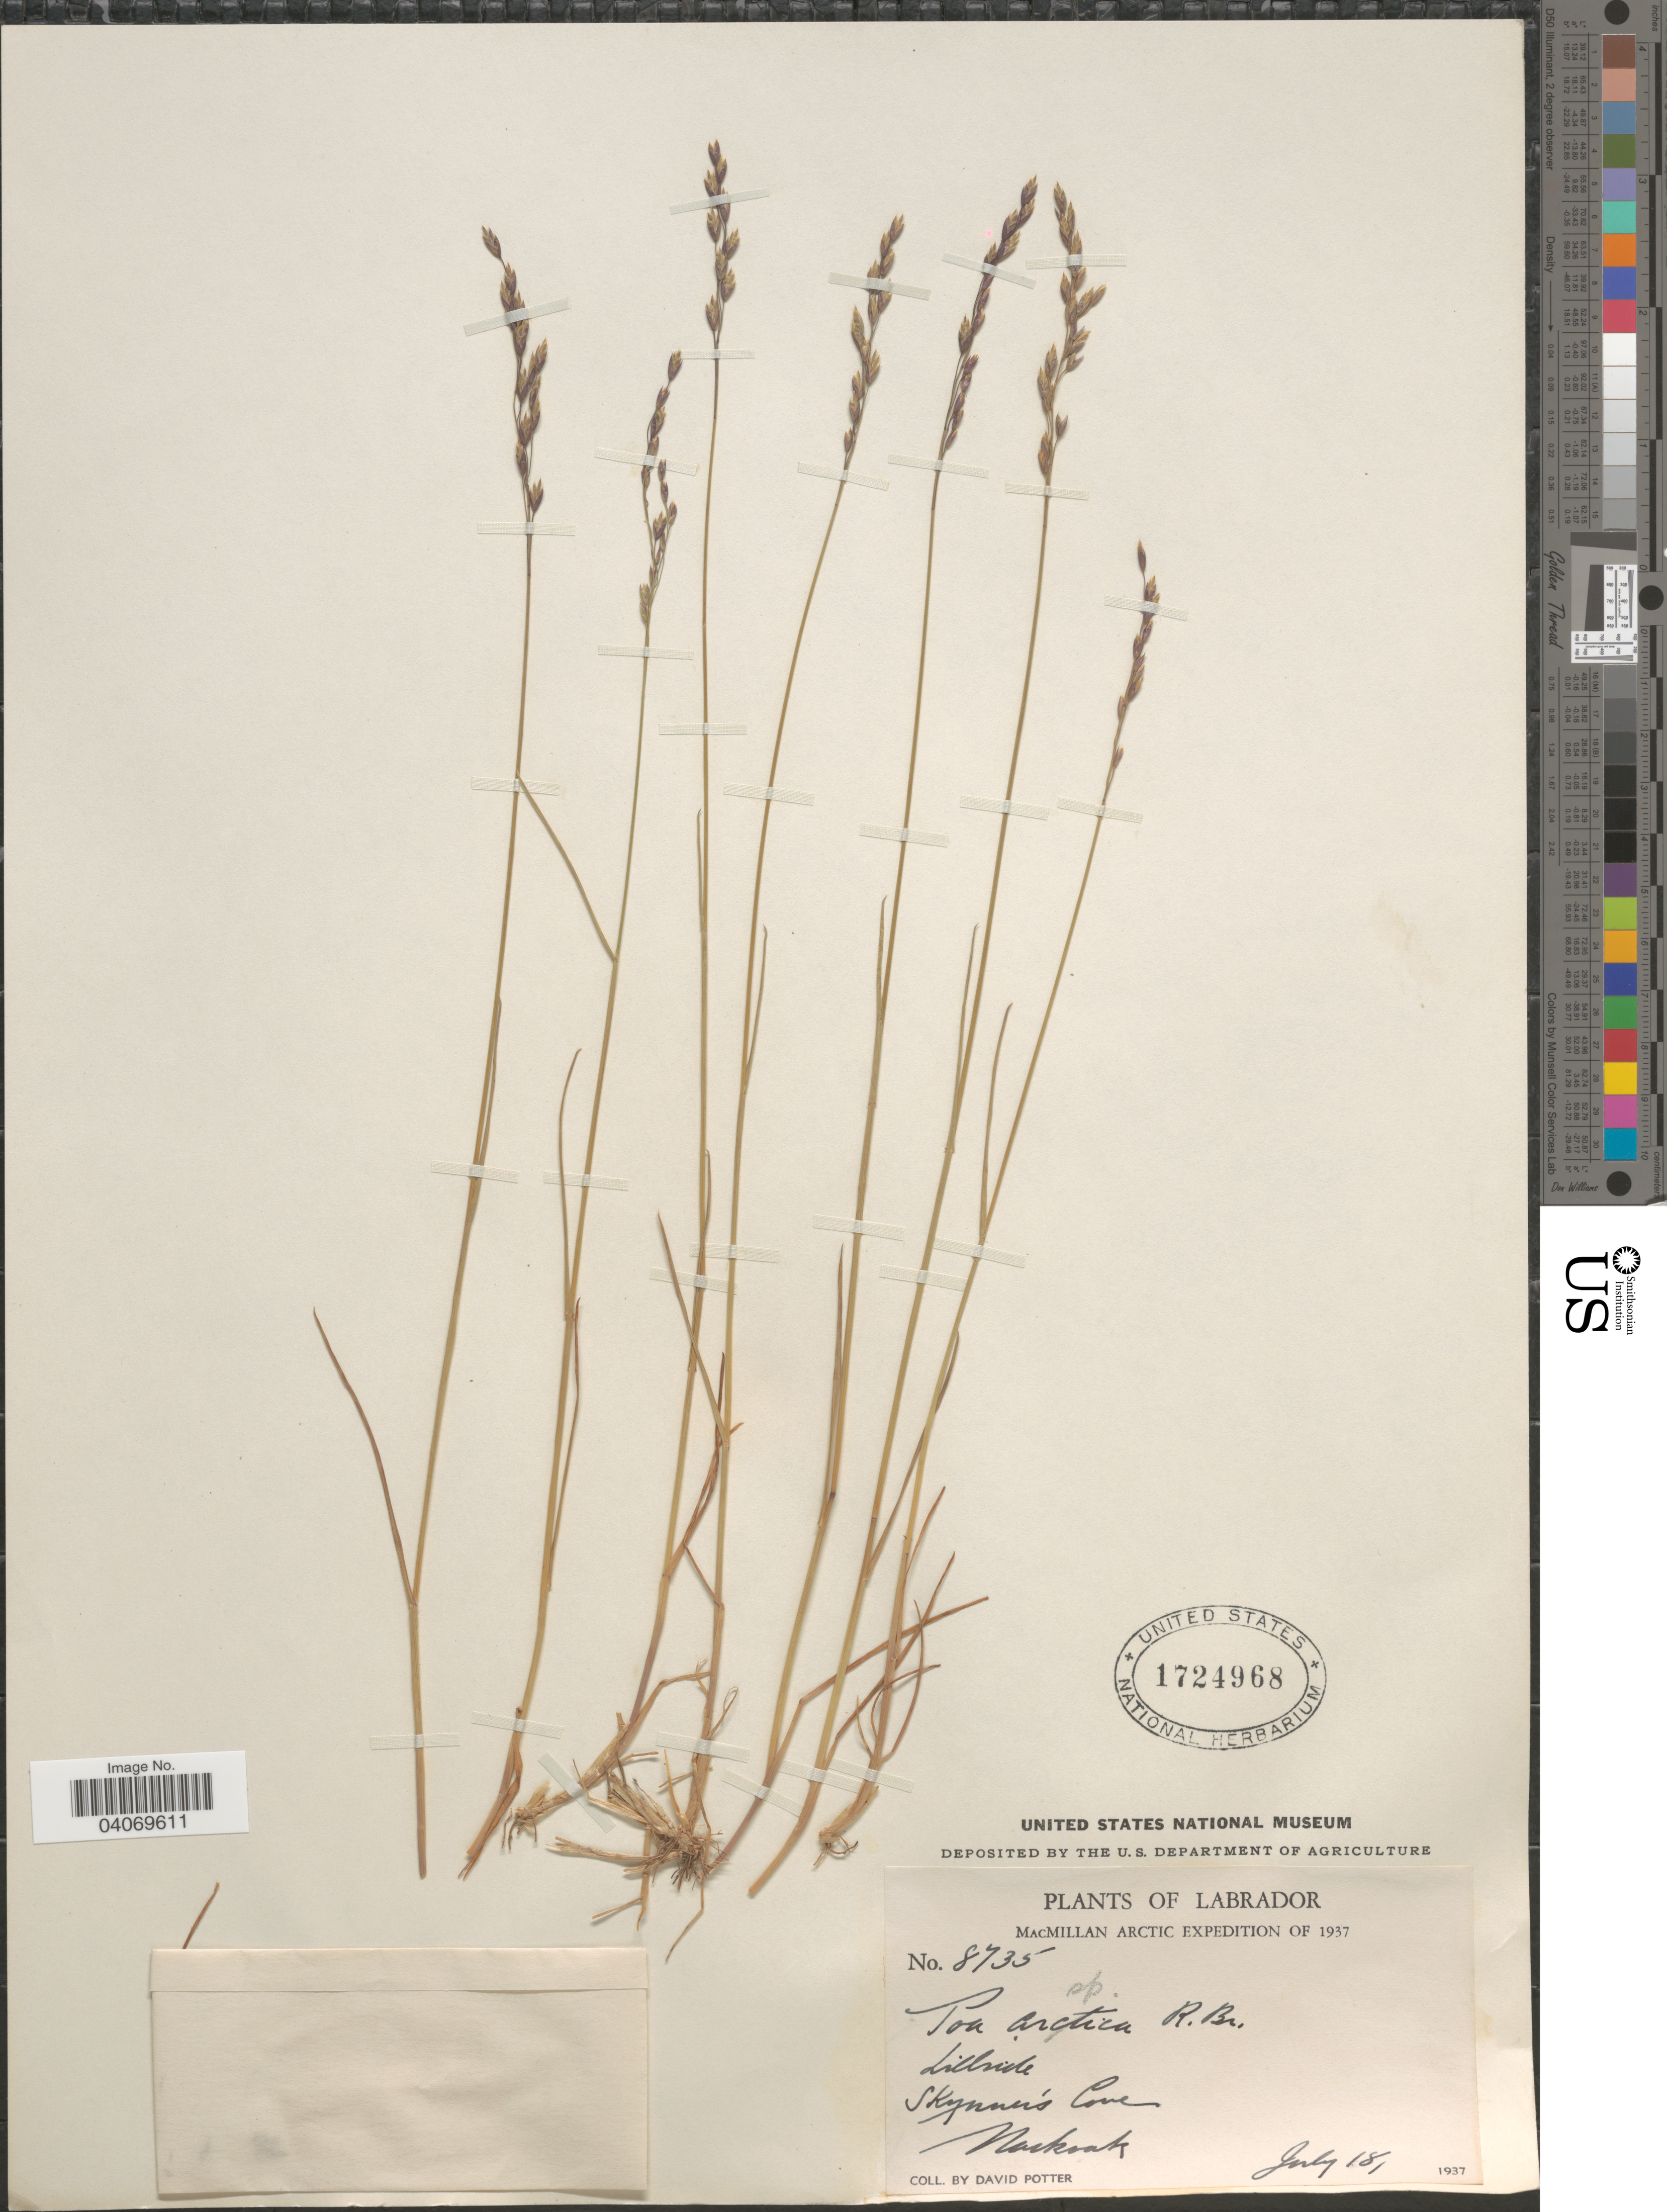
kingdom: Plantae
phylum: Tracheophyta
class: Liliopsida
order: Poales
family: Poaceae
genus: Poa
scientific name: Poa sp.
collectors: D. Potter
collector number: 8735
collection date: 1937-07-18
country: Canada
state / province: Newfoundland and Labrador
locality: Labrador. MacMillan Arctic Expedition of 1937. Hillside. Skynner's Cove. Nachvak.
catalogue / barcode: US 1724968